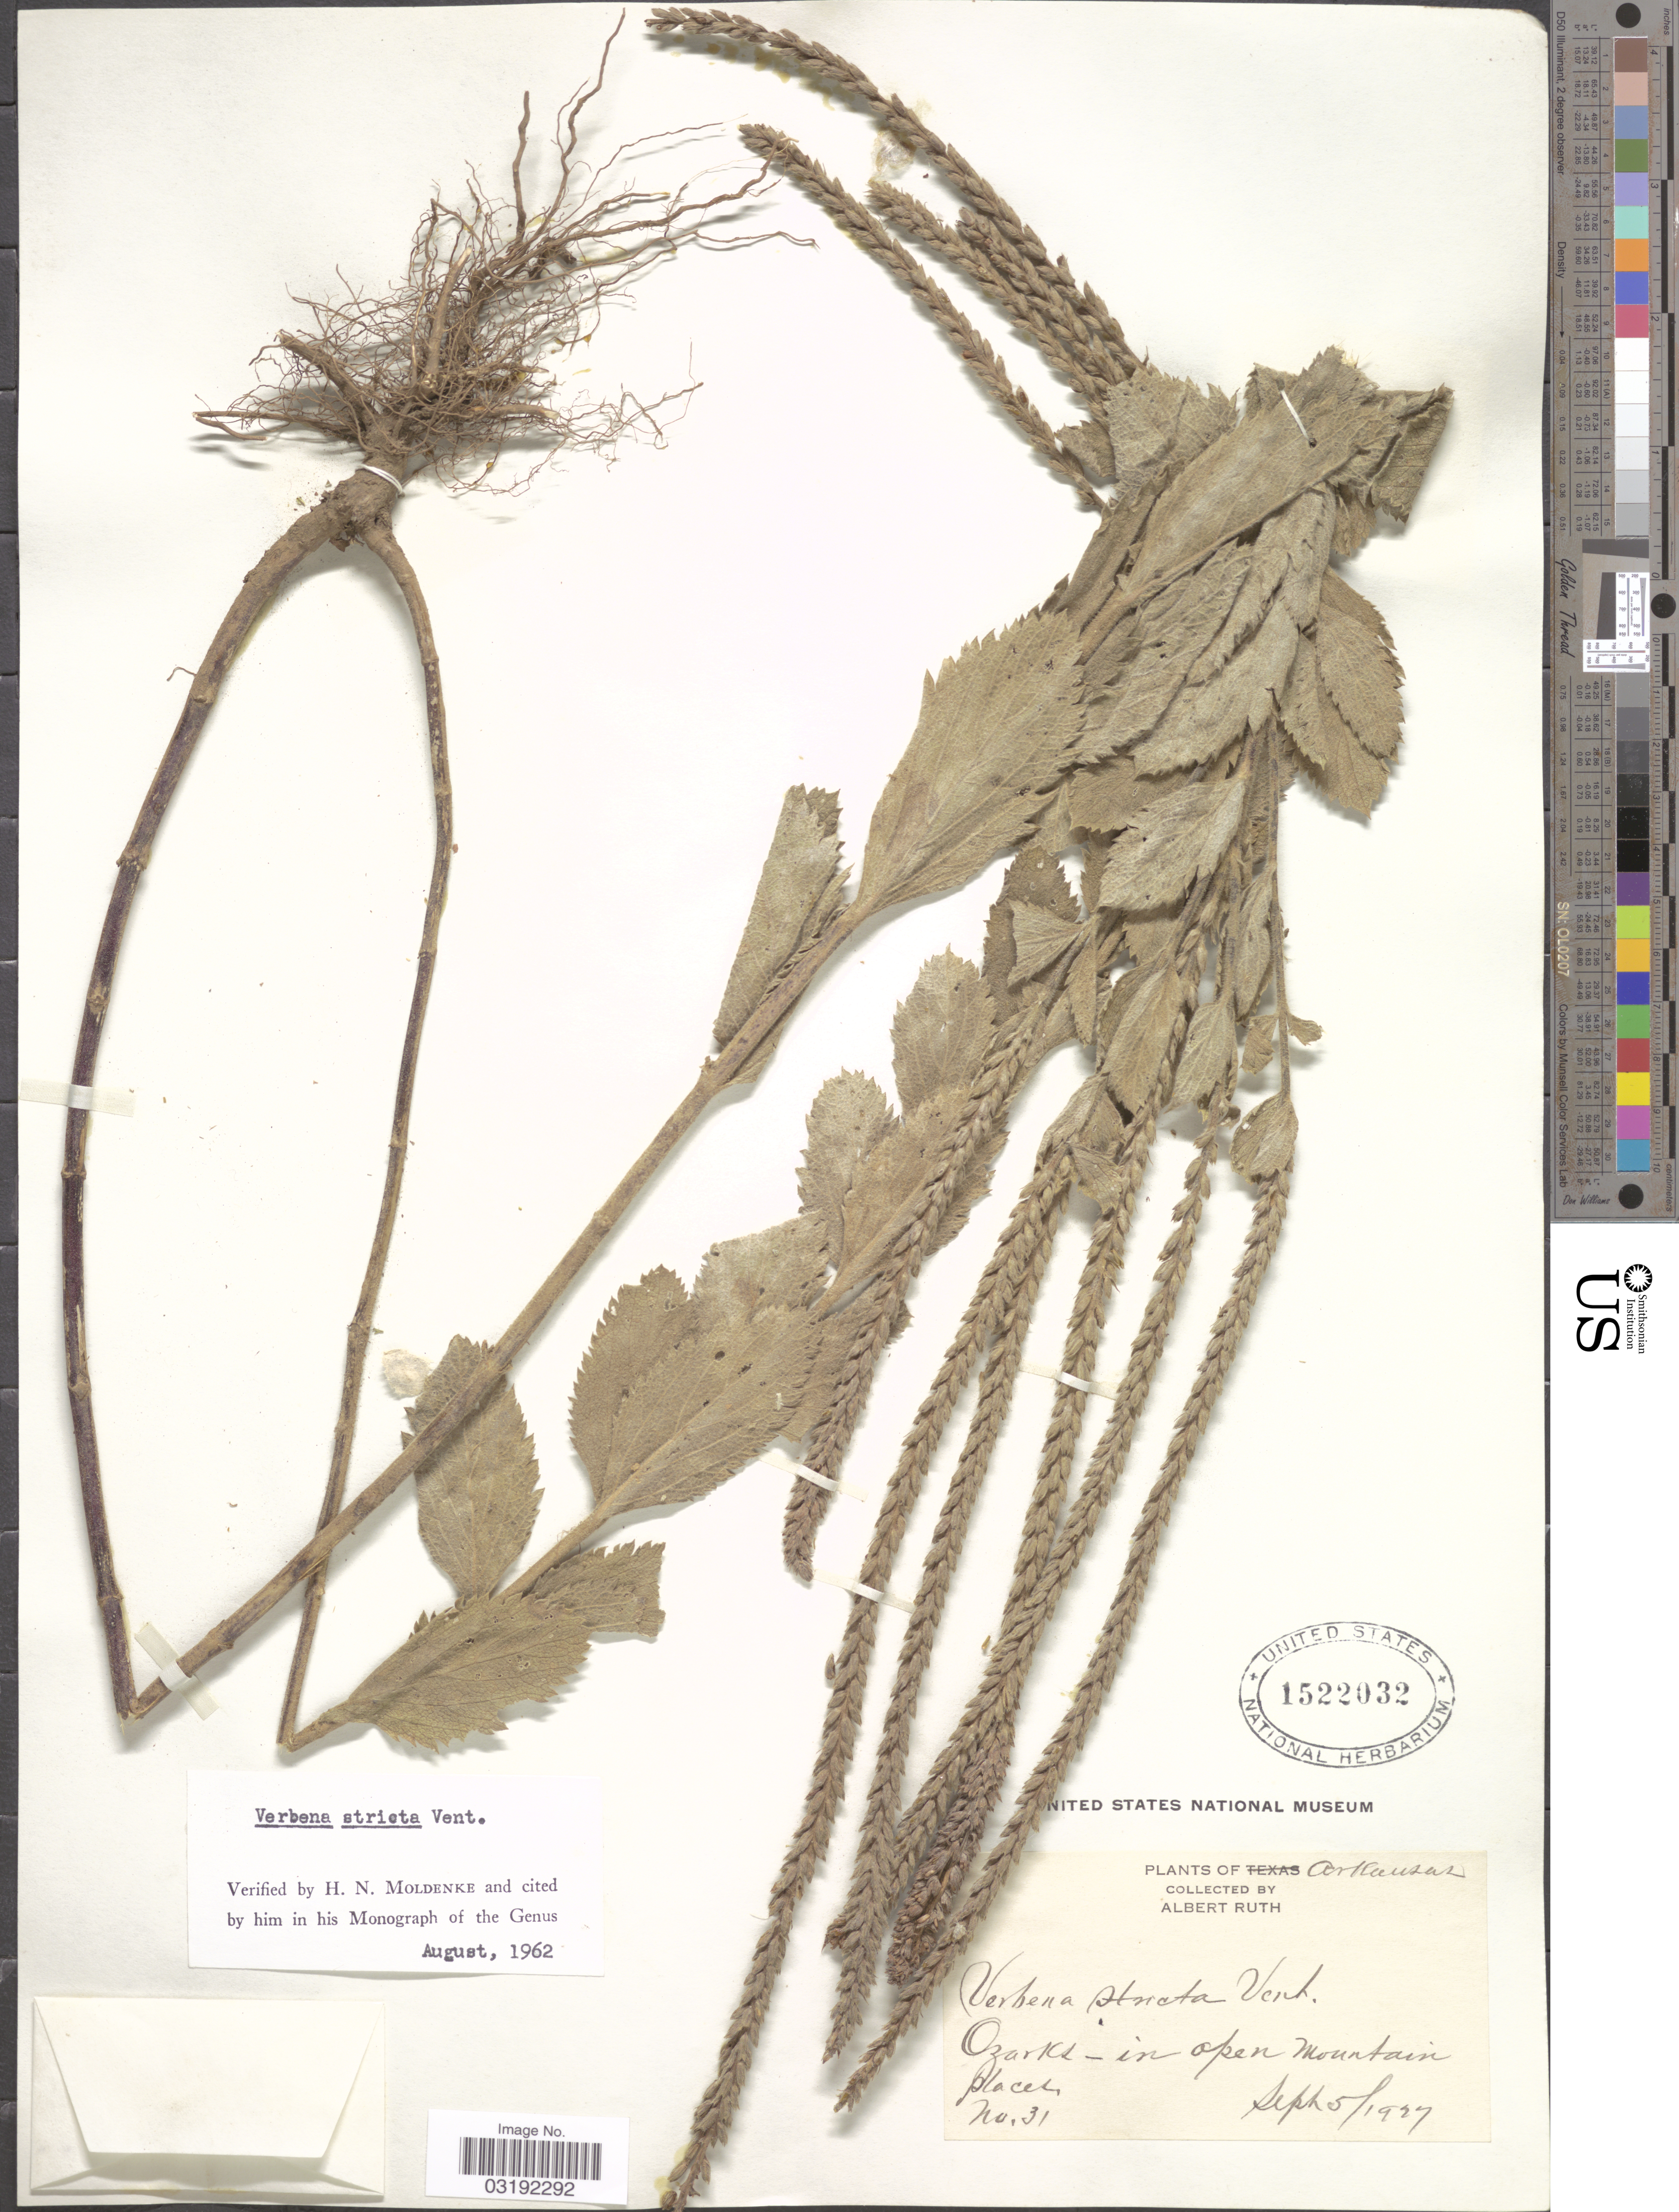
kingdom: Plantae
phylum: Tracheophyta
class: Magnoliopsida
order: Lamiales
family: Verbenaceae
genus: Verbena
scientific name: Verbena stricta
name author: Vent.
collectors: A. Ruth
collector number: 31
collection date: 1927-09-05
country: United States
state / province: Arkansas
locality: Ozarks - in open mountain places.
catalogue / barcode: US 1522032